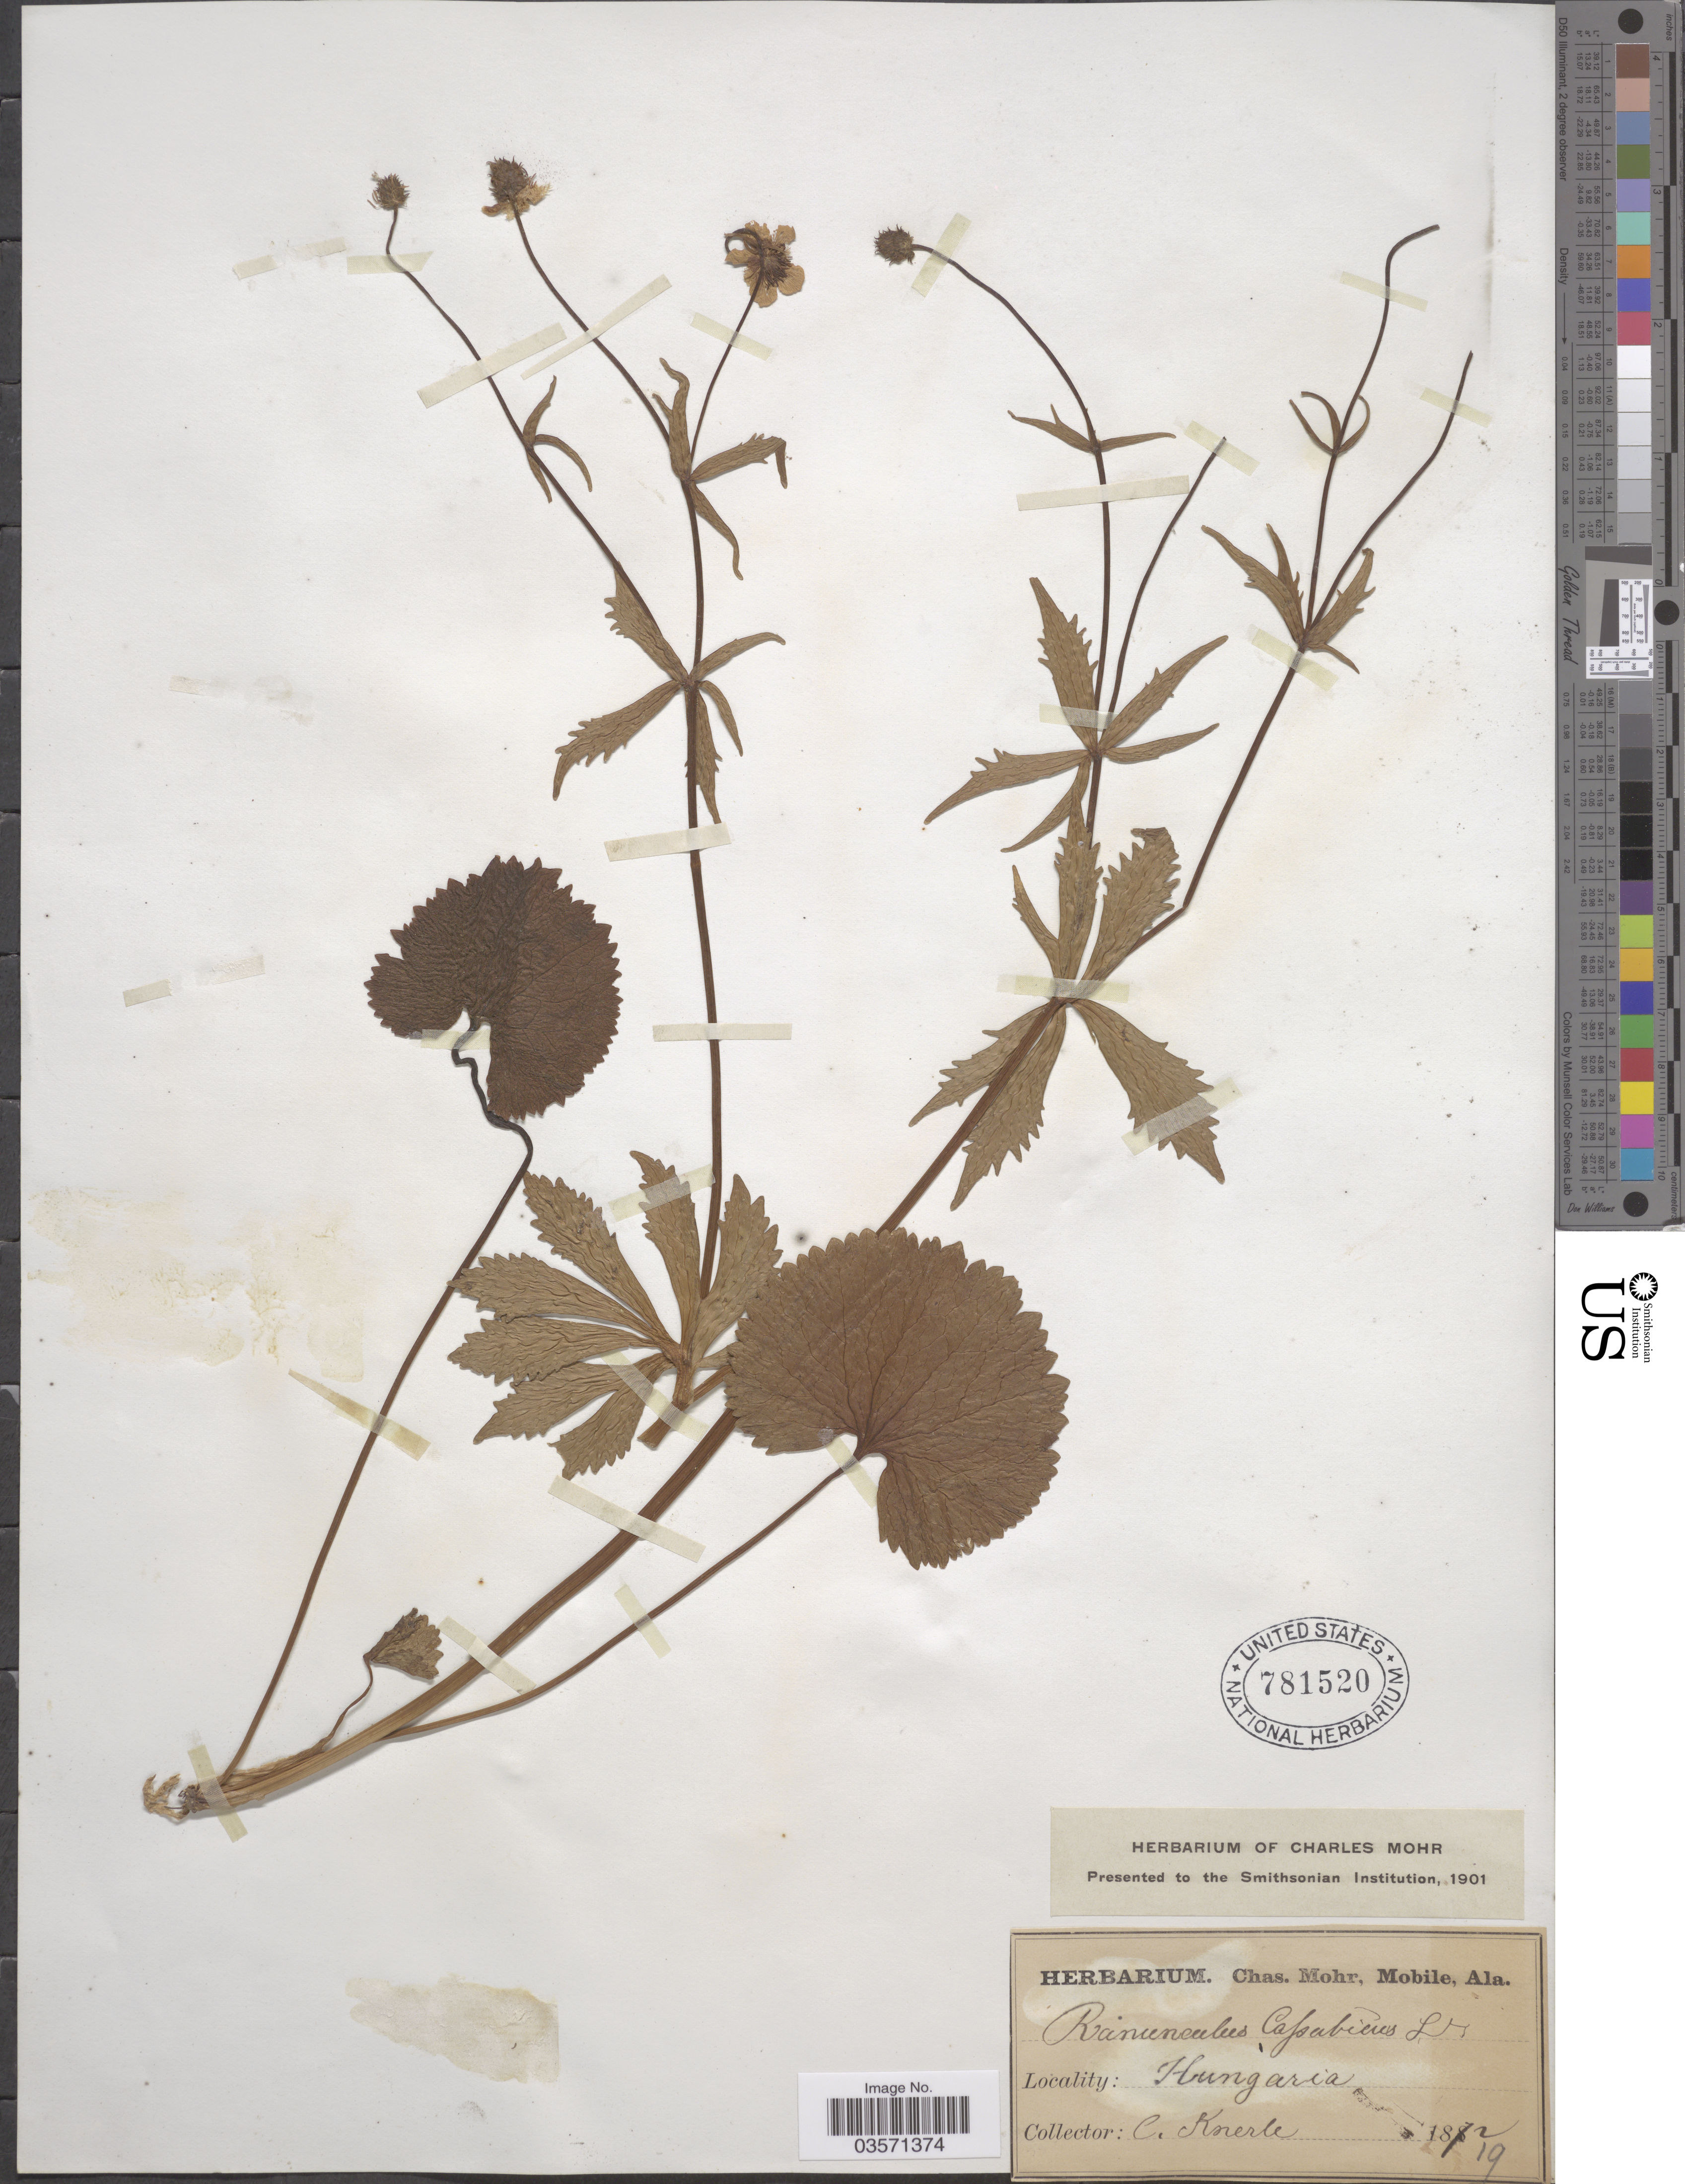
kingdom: Plantae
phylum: Tracheophyta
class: Magnoliopsida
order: Ranunculales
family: Ranunculaceae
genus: Ranunculus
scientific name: Ranunculus cassubicus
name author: L.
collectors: C. Knerle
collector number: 19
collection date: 1872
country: Hungary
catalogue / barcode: US 781520